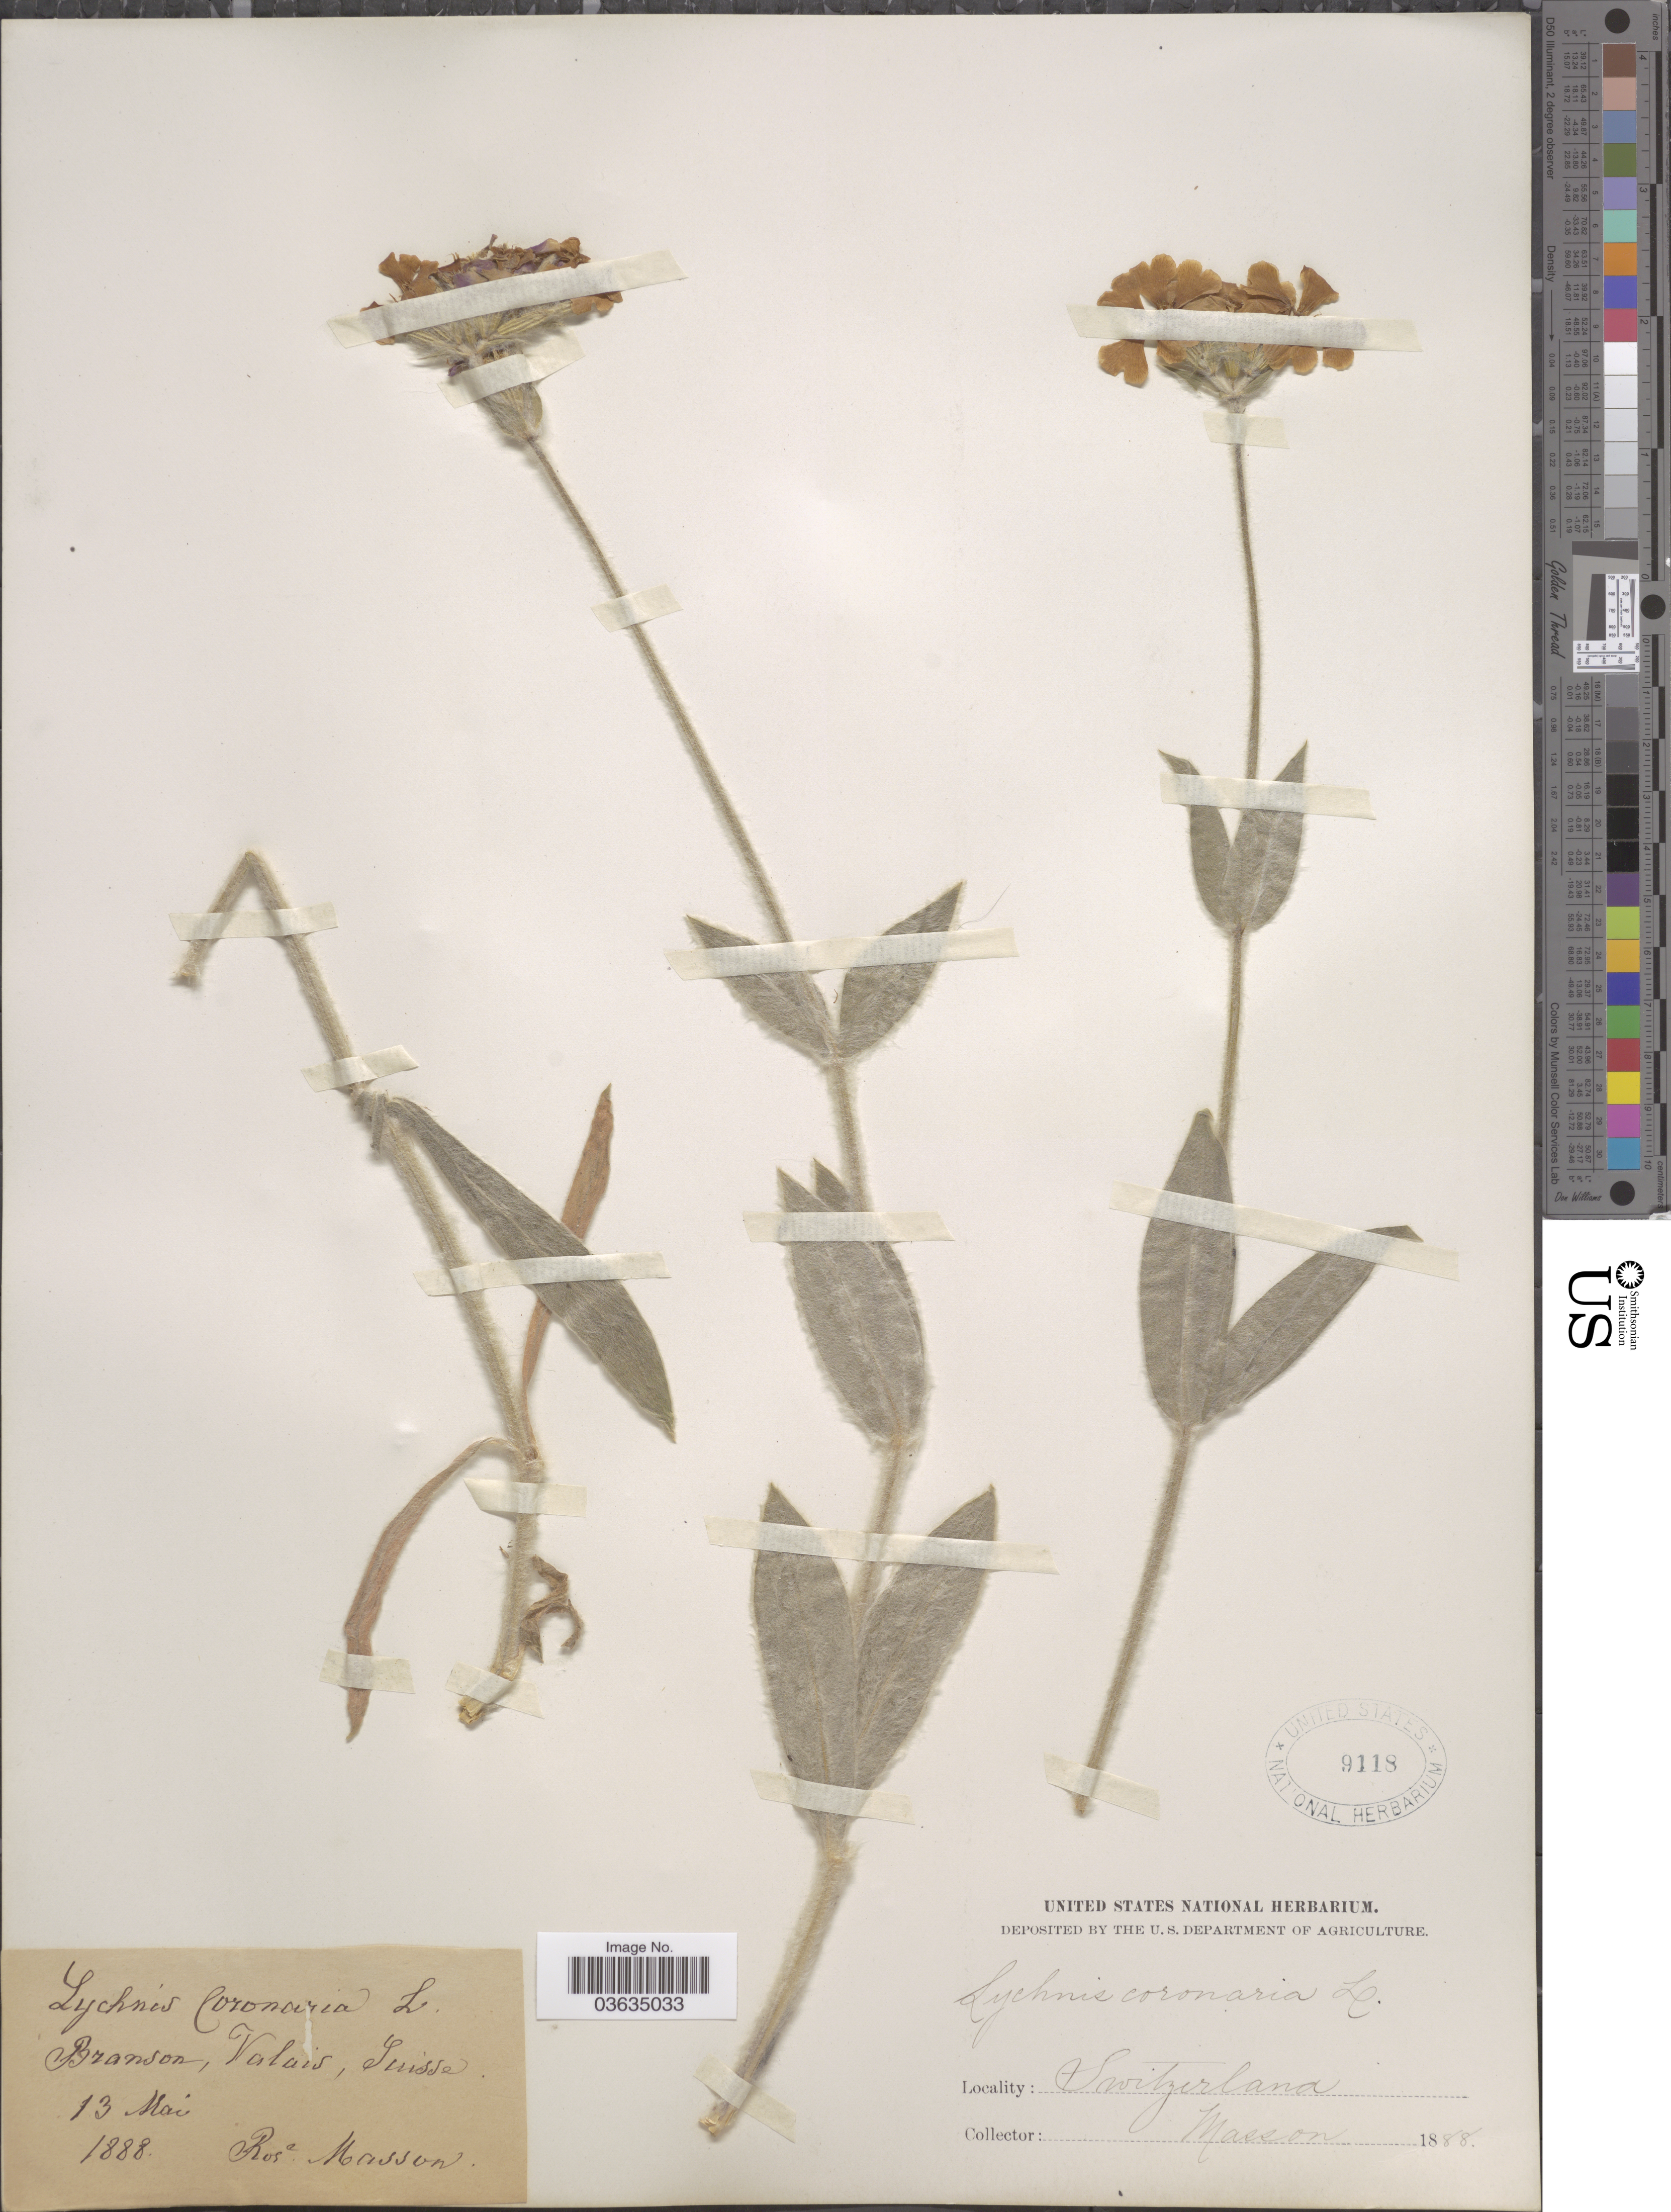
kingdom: Plantae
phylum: Tracheophyta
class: Magnoliopsida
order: Caryophyllales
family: Caryophyllaceae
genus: Silene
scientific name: Silene coronaria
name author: (L.) Clairv.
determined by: Strong, Mark T., (BOT), Smithsonian Institution - National Museum of Natural History (UNITED STATES)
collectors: R. Masson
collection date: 1888-05-13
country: Switzerland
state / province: Valais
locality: Branson, Valais, Suisse.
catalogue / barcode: US 9118